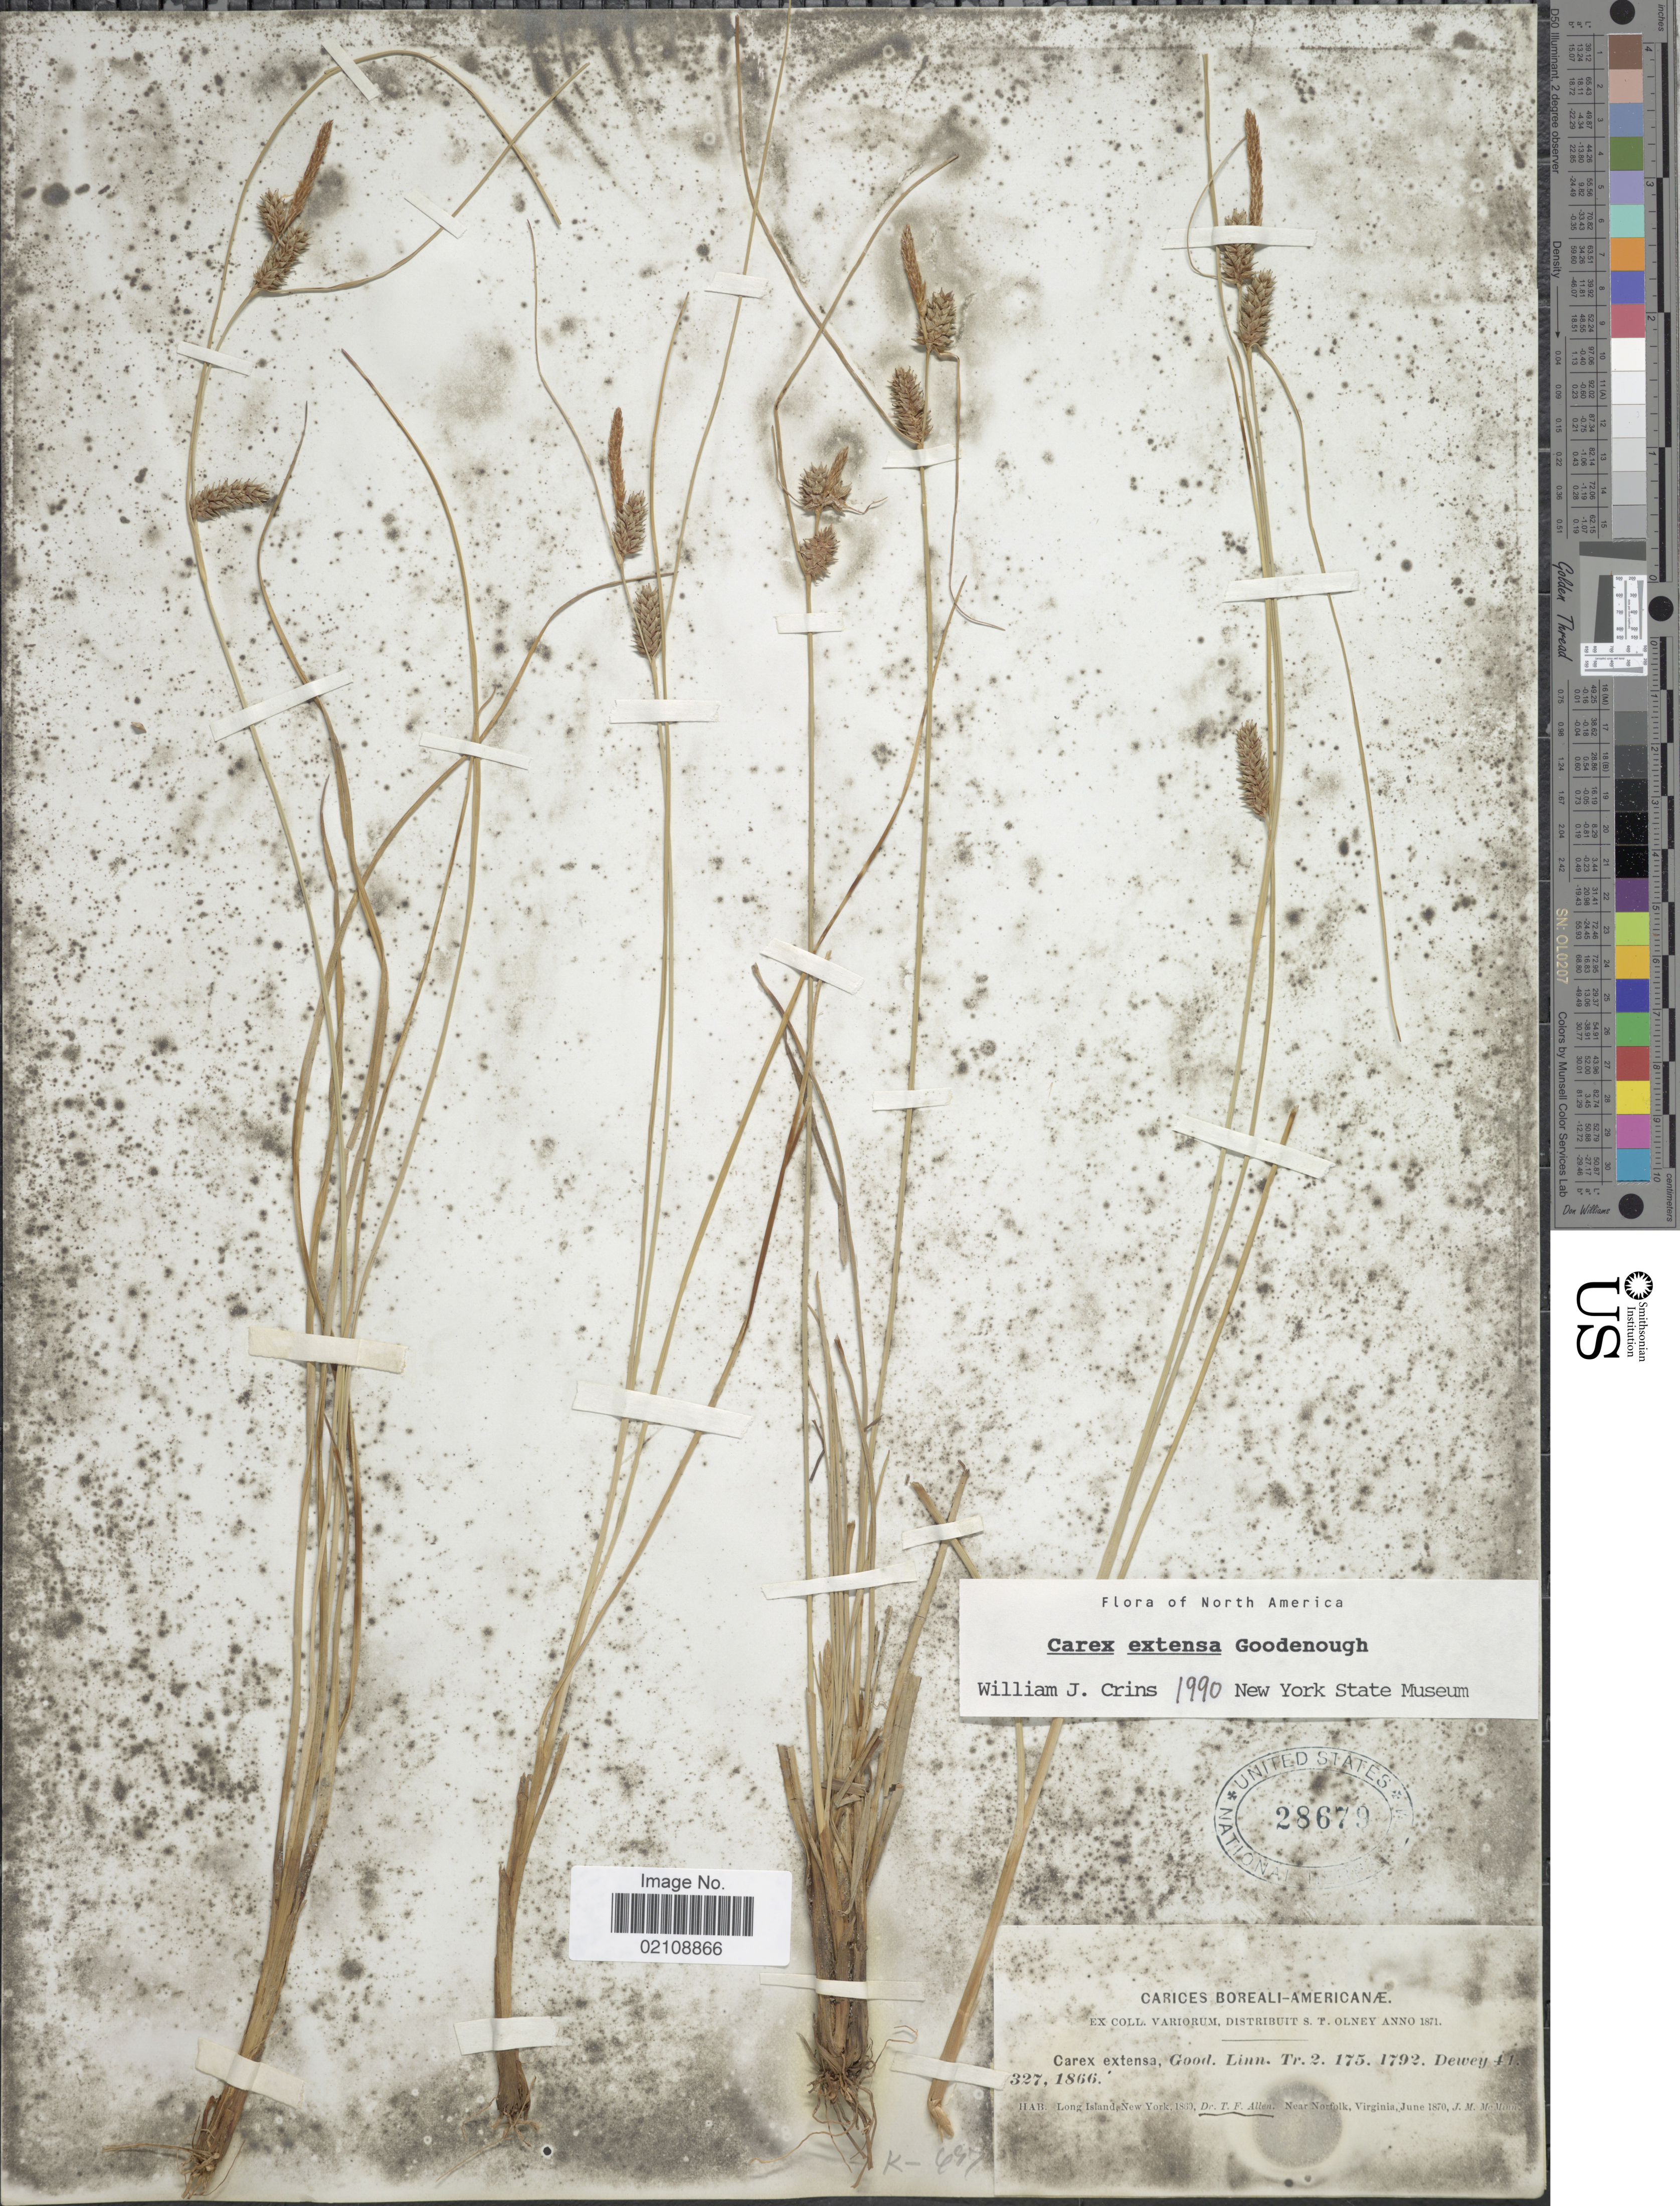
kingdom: Plantae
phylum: Tracheophyta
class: Liliopsida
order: Poales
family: Cyperaceae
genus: Carex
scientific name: Carex extensa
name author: Gooden.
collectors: T. Allen & J. McMinn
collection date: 1869/1870-06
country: United States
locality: Long Island, New York, Near Norfolk , Virginia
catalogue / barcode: US 28679